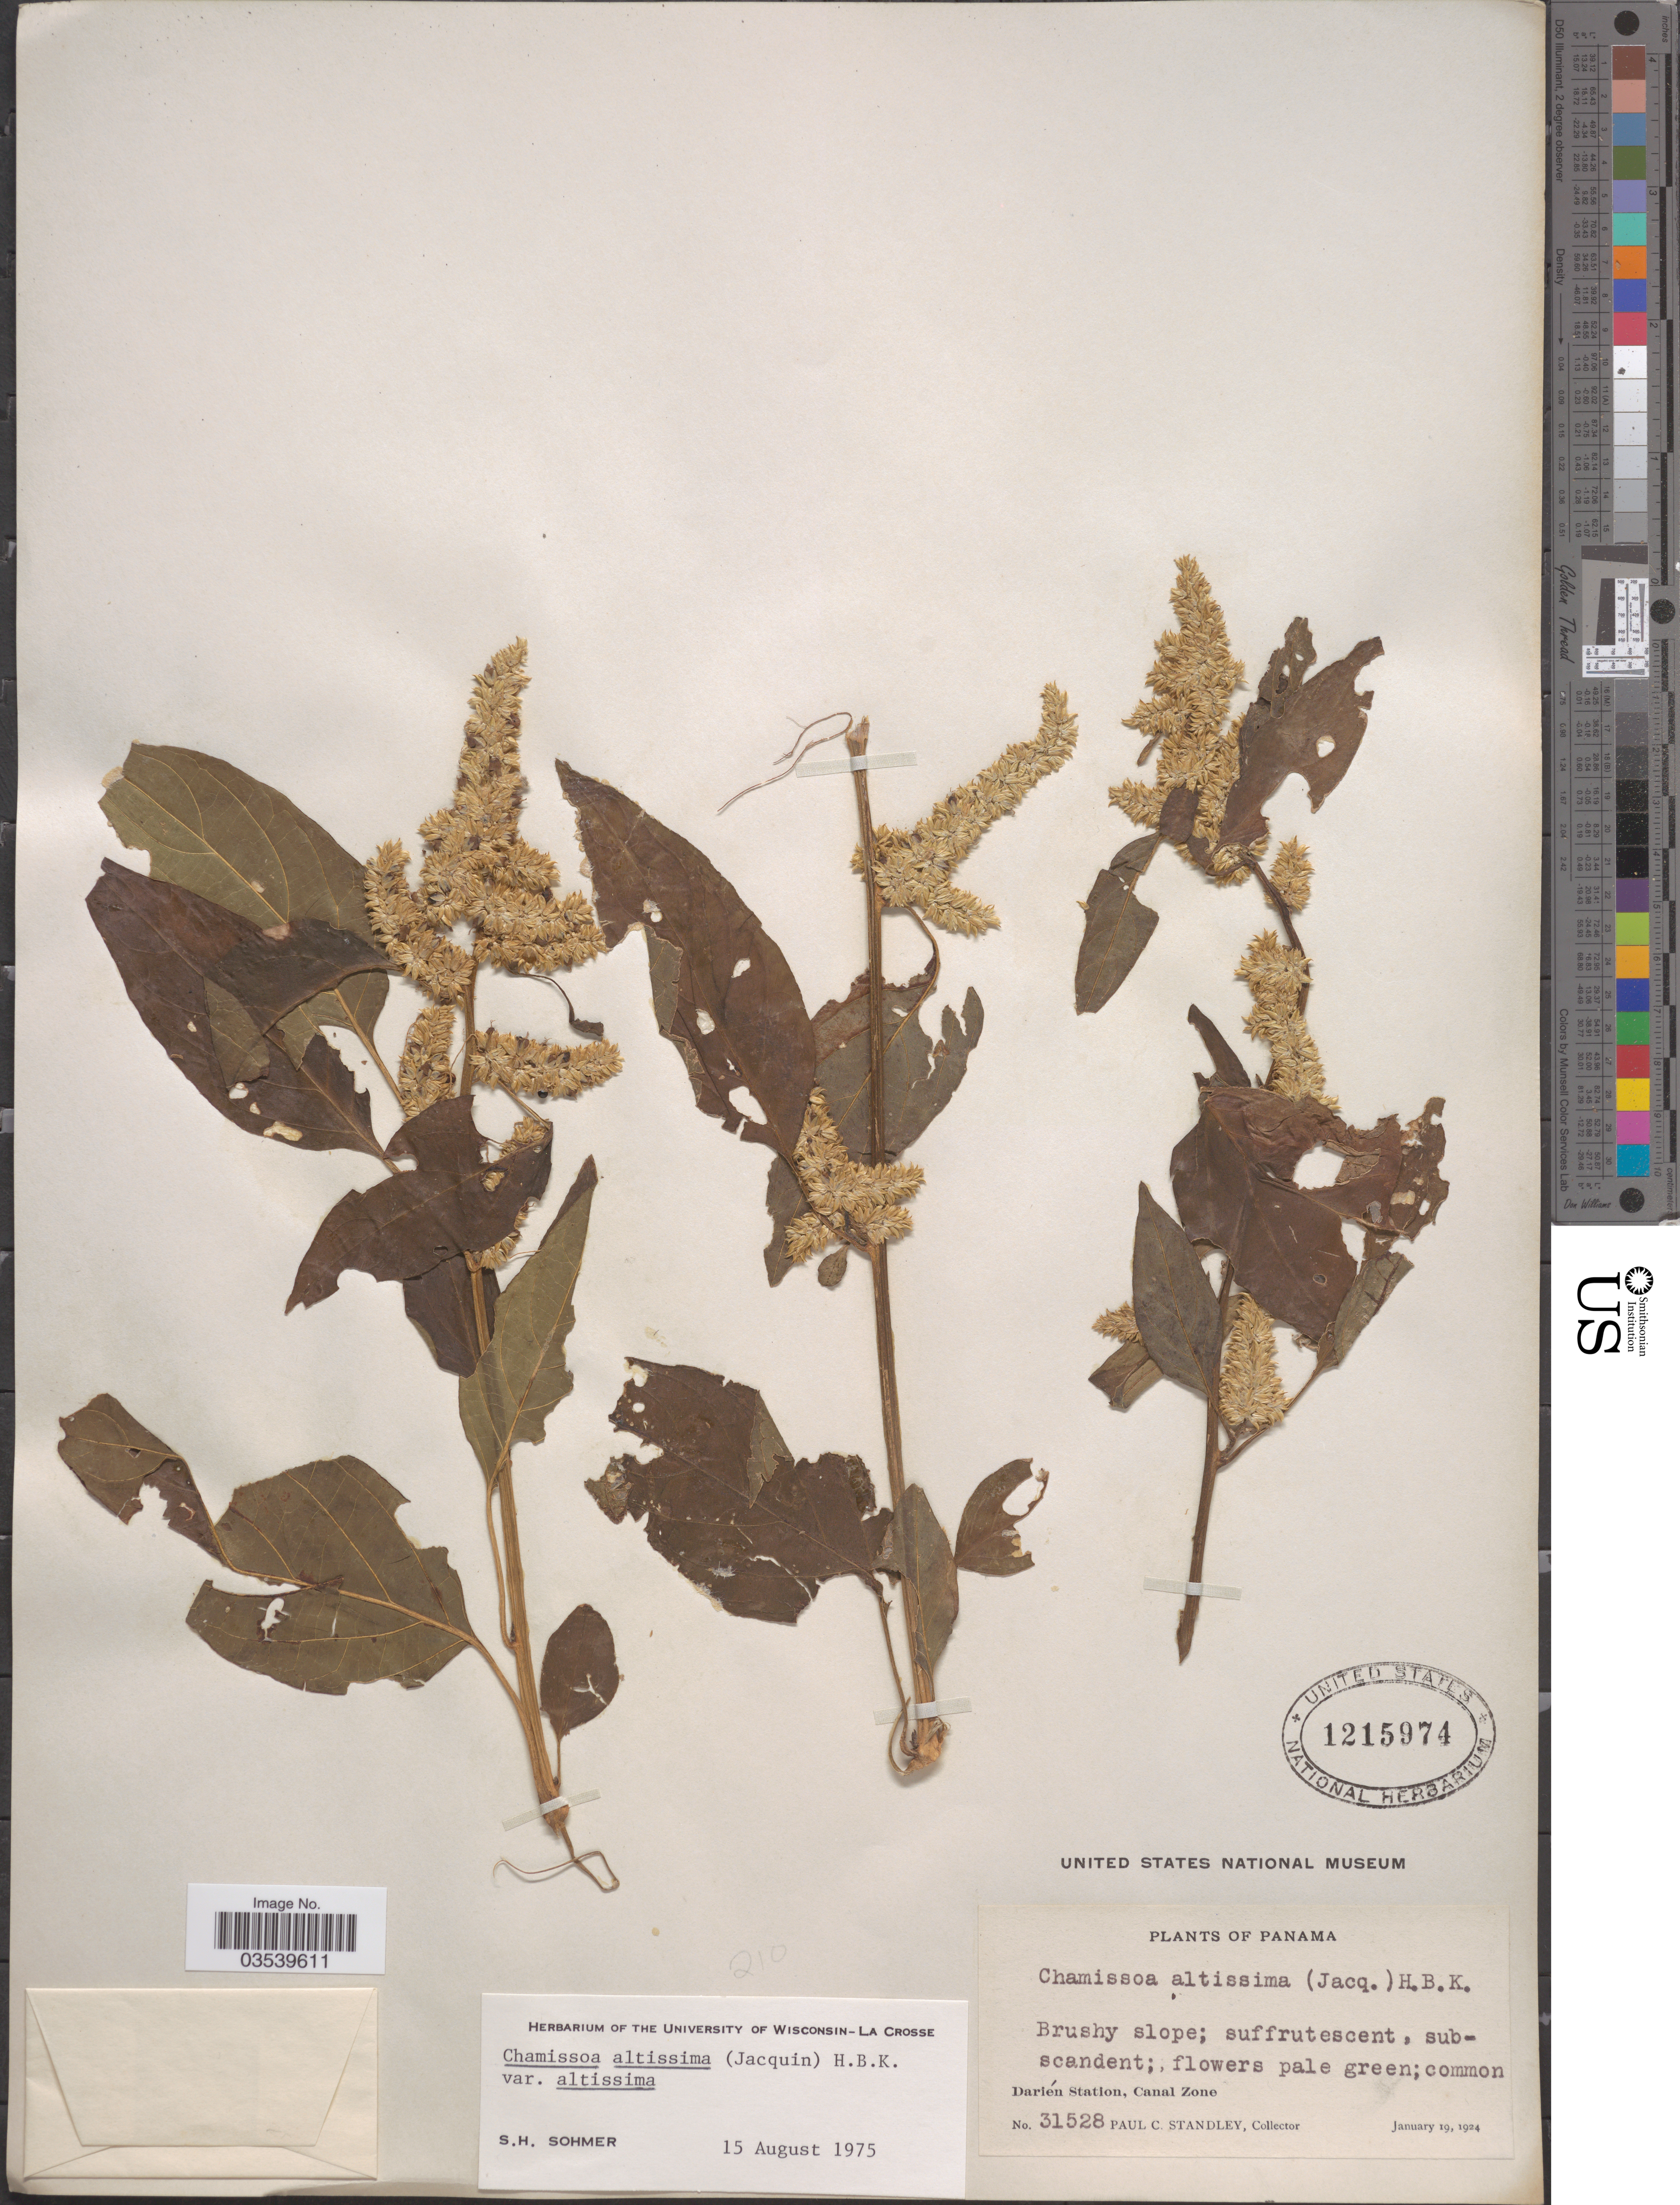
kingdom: Plantae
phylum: Tracheophyta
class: Magnoliopsida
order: Caryophyllales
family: Amaranthaceae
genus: Chamissoa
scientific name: Chamissoa altissima var. altissima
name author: (Jacq.) Kunth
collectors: P. C. Standley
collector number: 31528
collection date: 1924-01-19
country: Panama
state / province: Darién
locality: Darién Station, Canal Zone.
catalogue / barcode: US 1215974